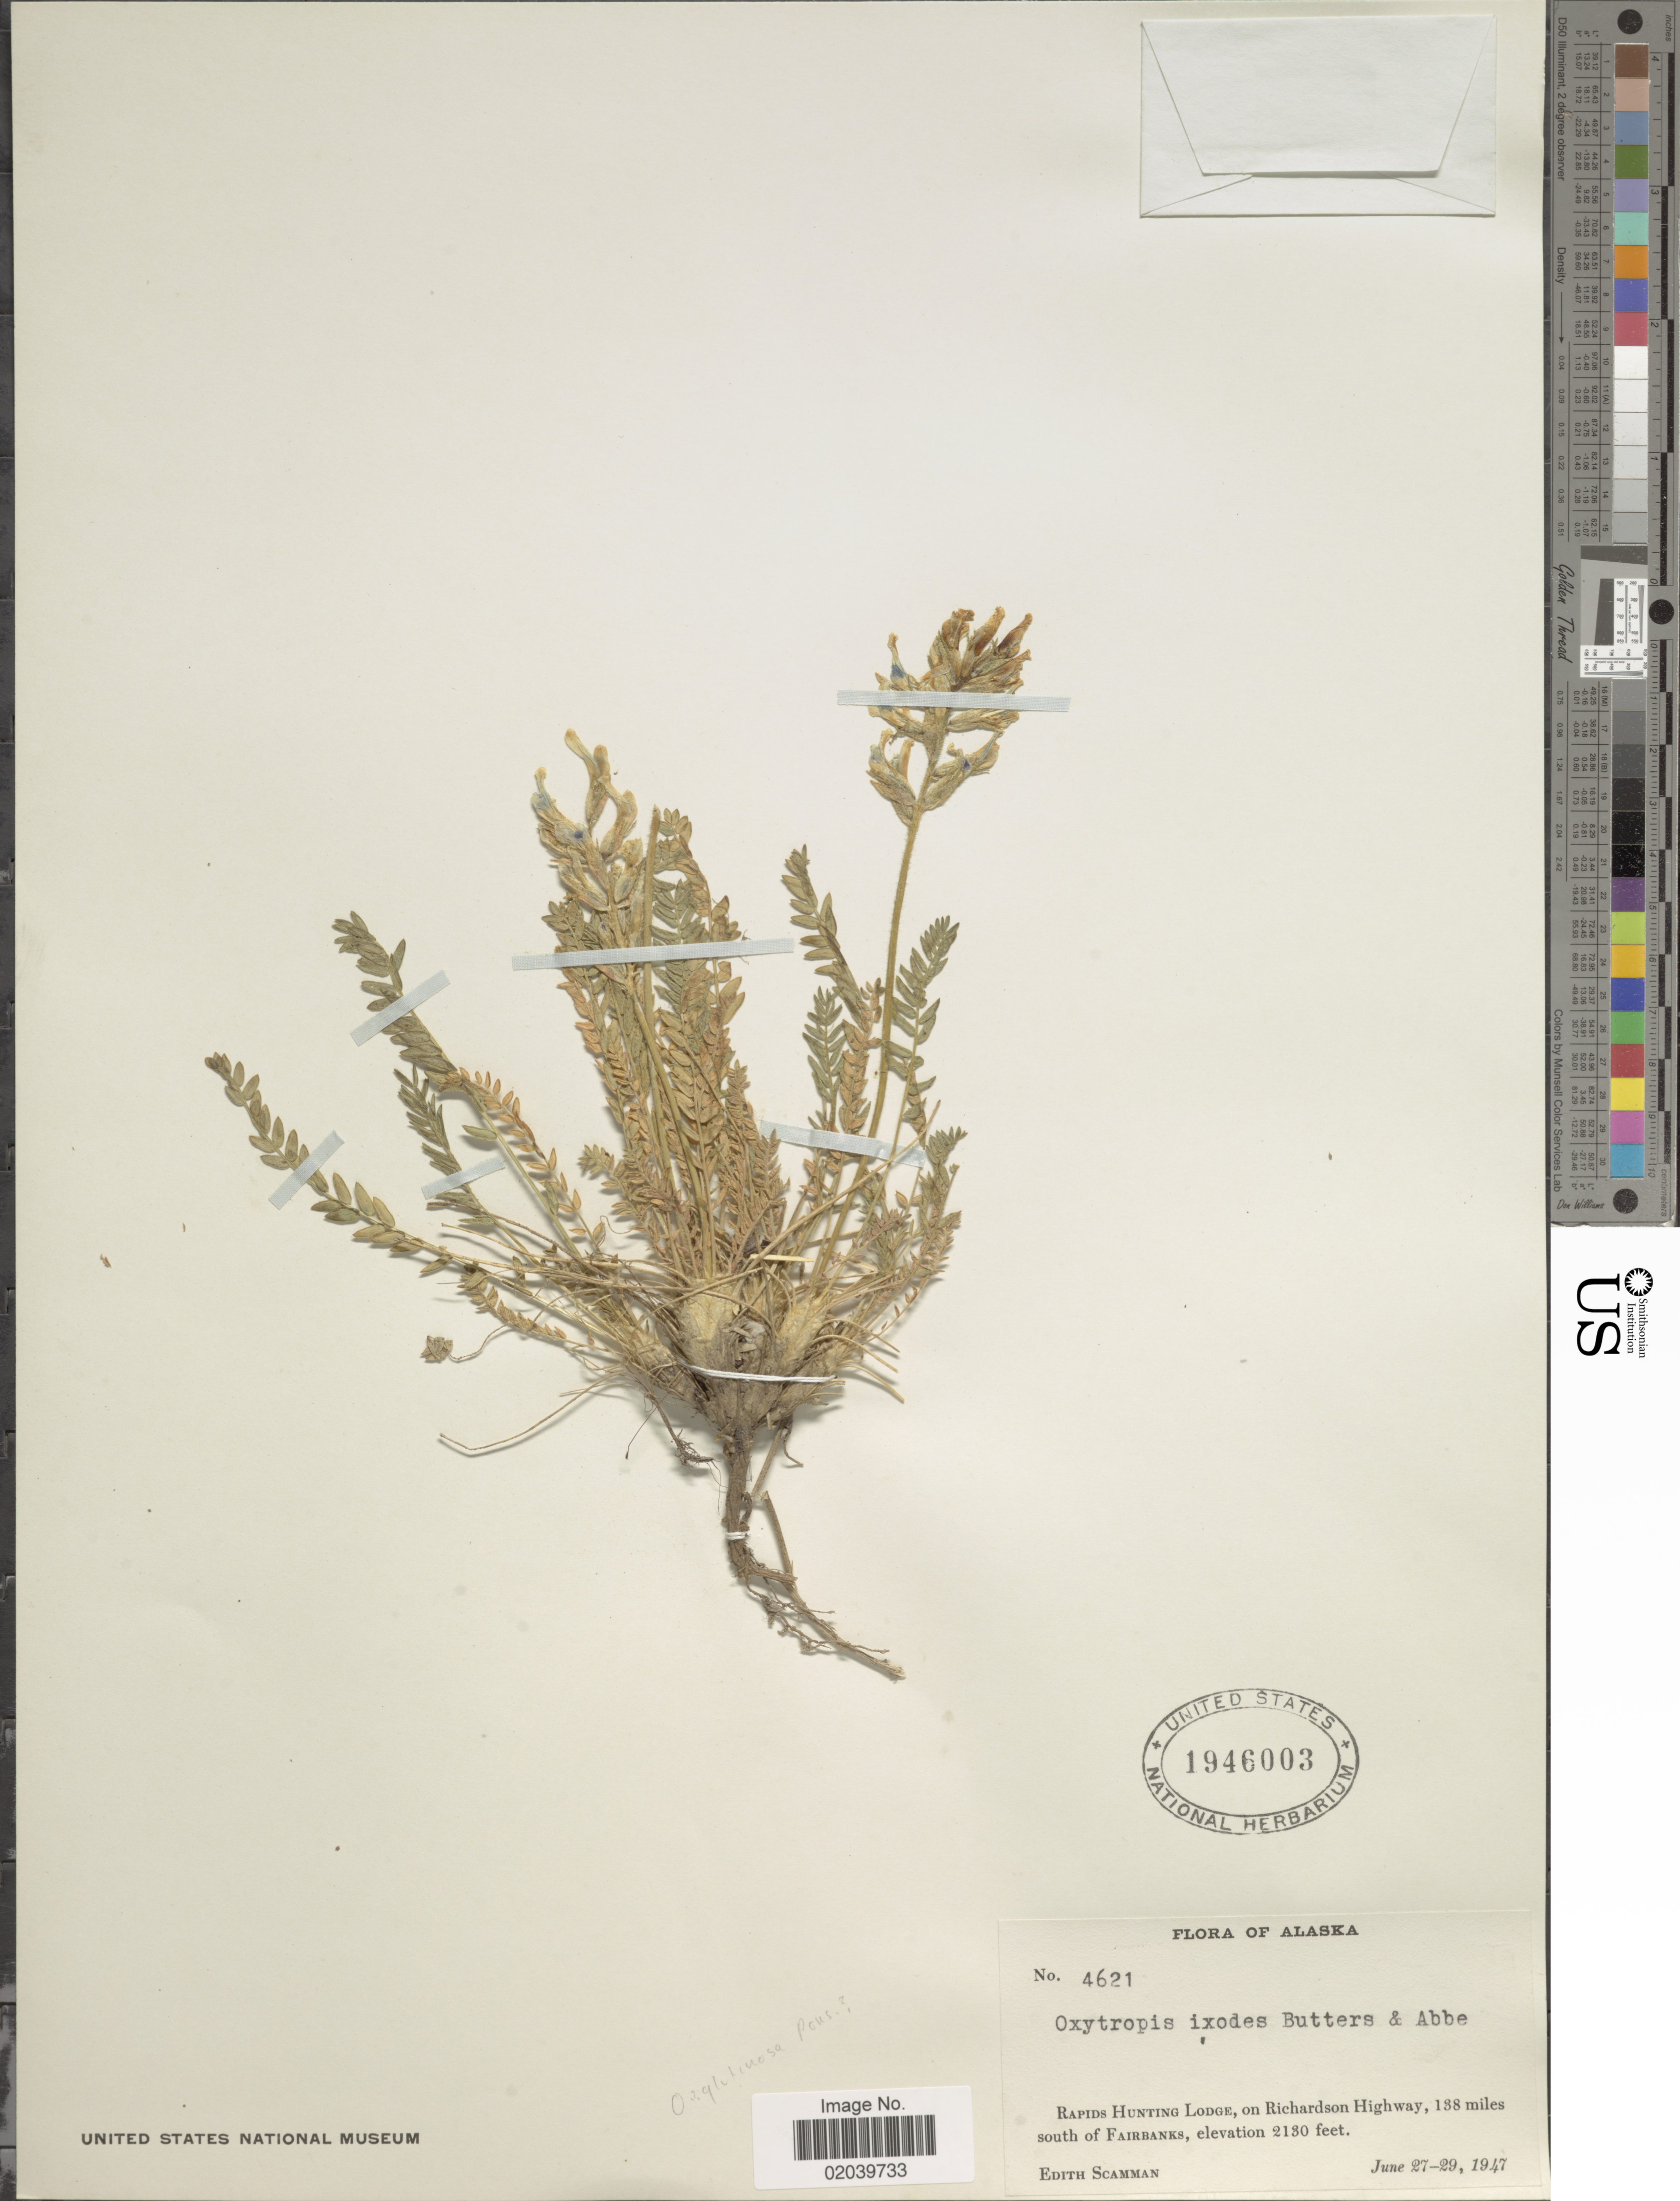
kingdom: Plantae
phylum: Tracheophyta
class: Magnoliopsida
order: Fabales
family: Fabaceae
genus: Oxytropis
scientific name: Oxytropis ixodes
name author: Butters & Abbe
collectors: E. Scamman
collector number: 4621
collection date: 1947-06-27/1947-06-29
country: United States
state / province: Alaska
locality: Rapids Hunting Lodge, on Richardson Highway, 138 miles south of Fairbanks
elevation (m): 649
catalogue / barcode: US 1946003